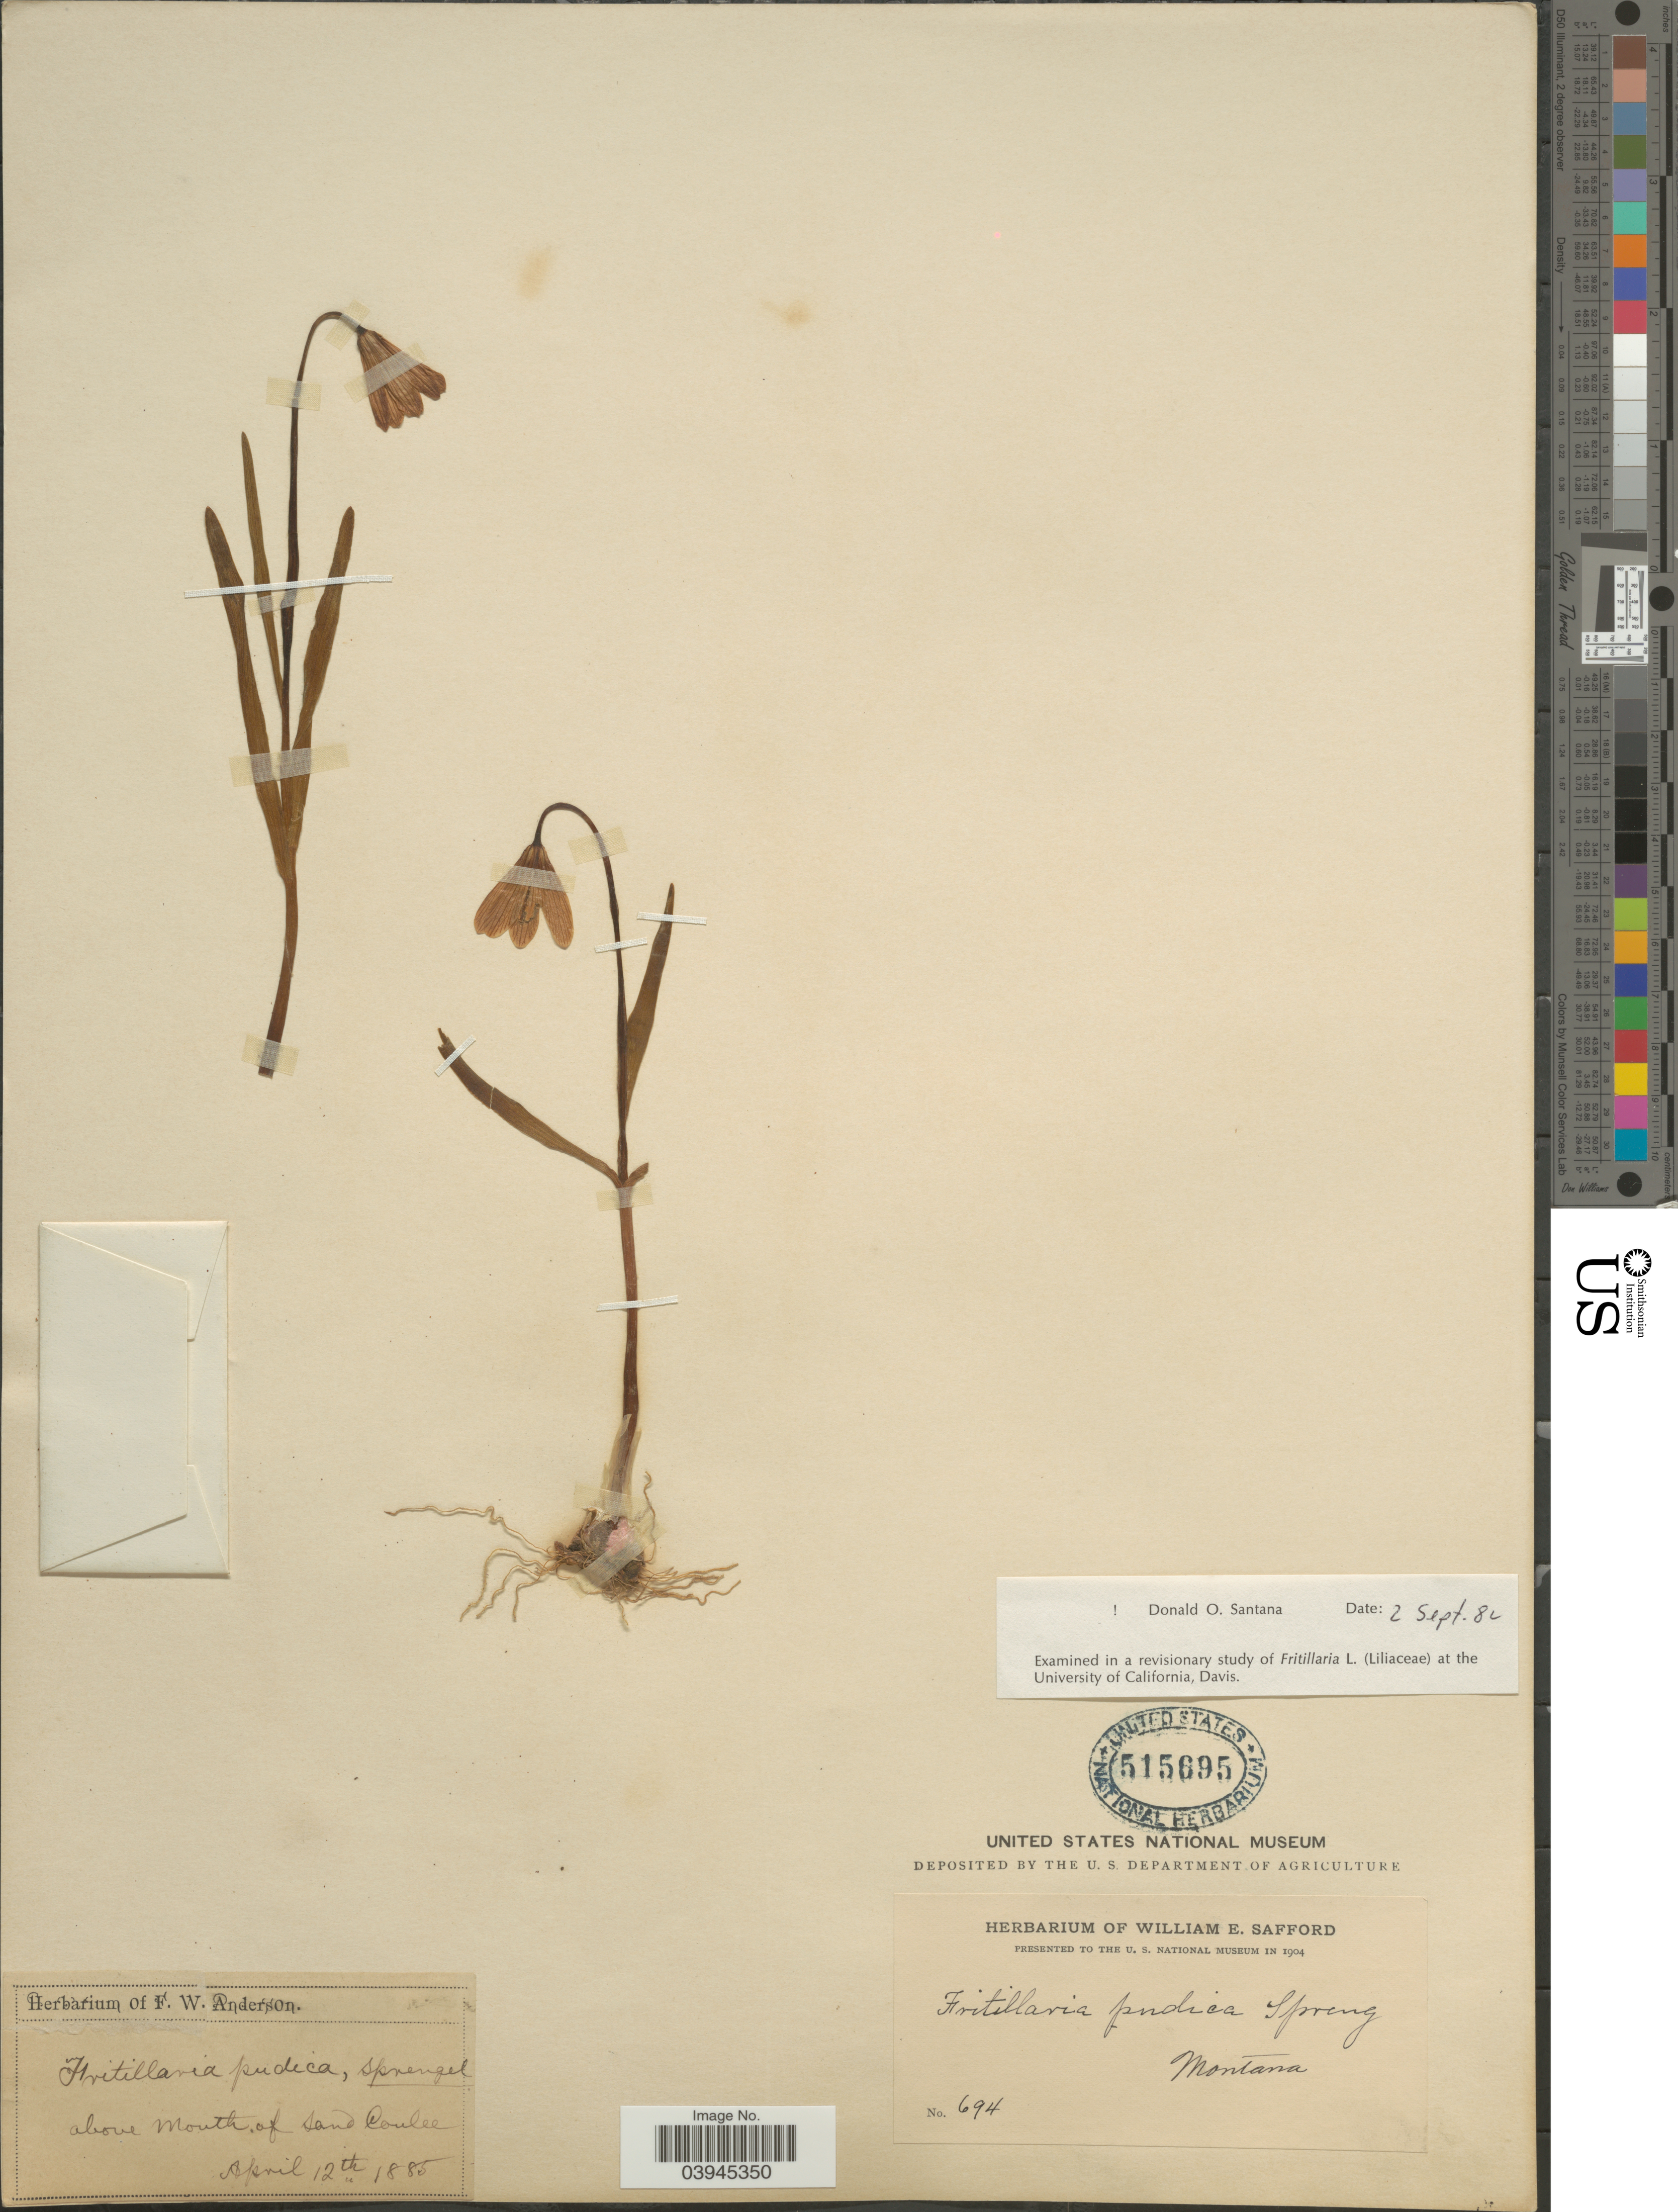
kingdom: Plantae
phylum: Tracheophyta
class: Liliopsida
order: Liliales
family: Liliaceae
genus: Fritillaria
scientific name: Fritillaria pudica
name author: (Pursh) Spreng.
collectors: ex herb. F.W. Anderson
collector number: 694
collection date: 1885-04-12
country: United States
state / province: Montana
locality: Above Mouth of Sand Coulee.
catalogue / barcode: US 515695